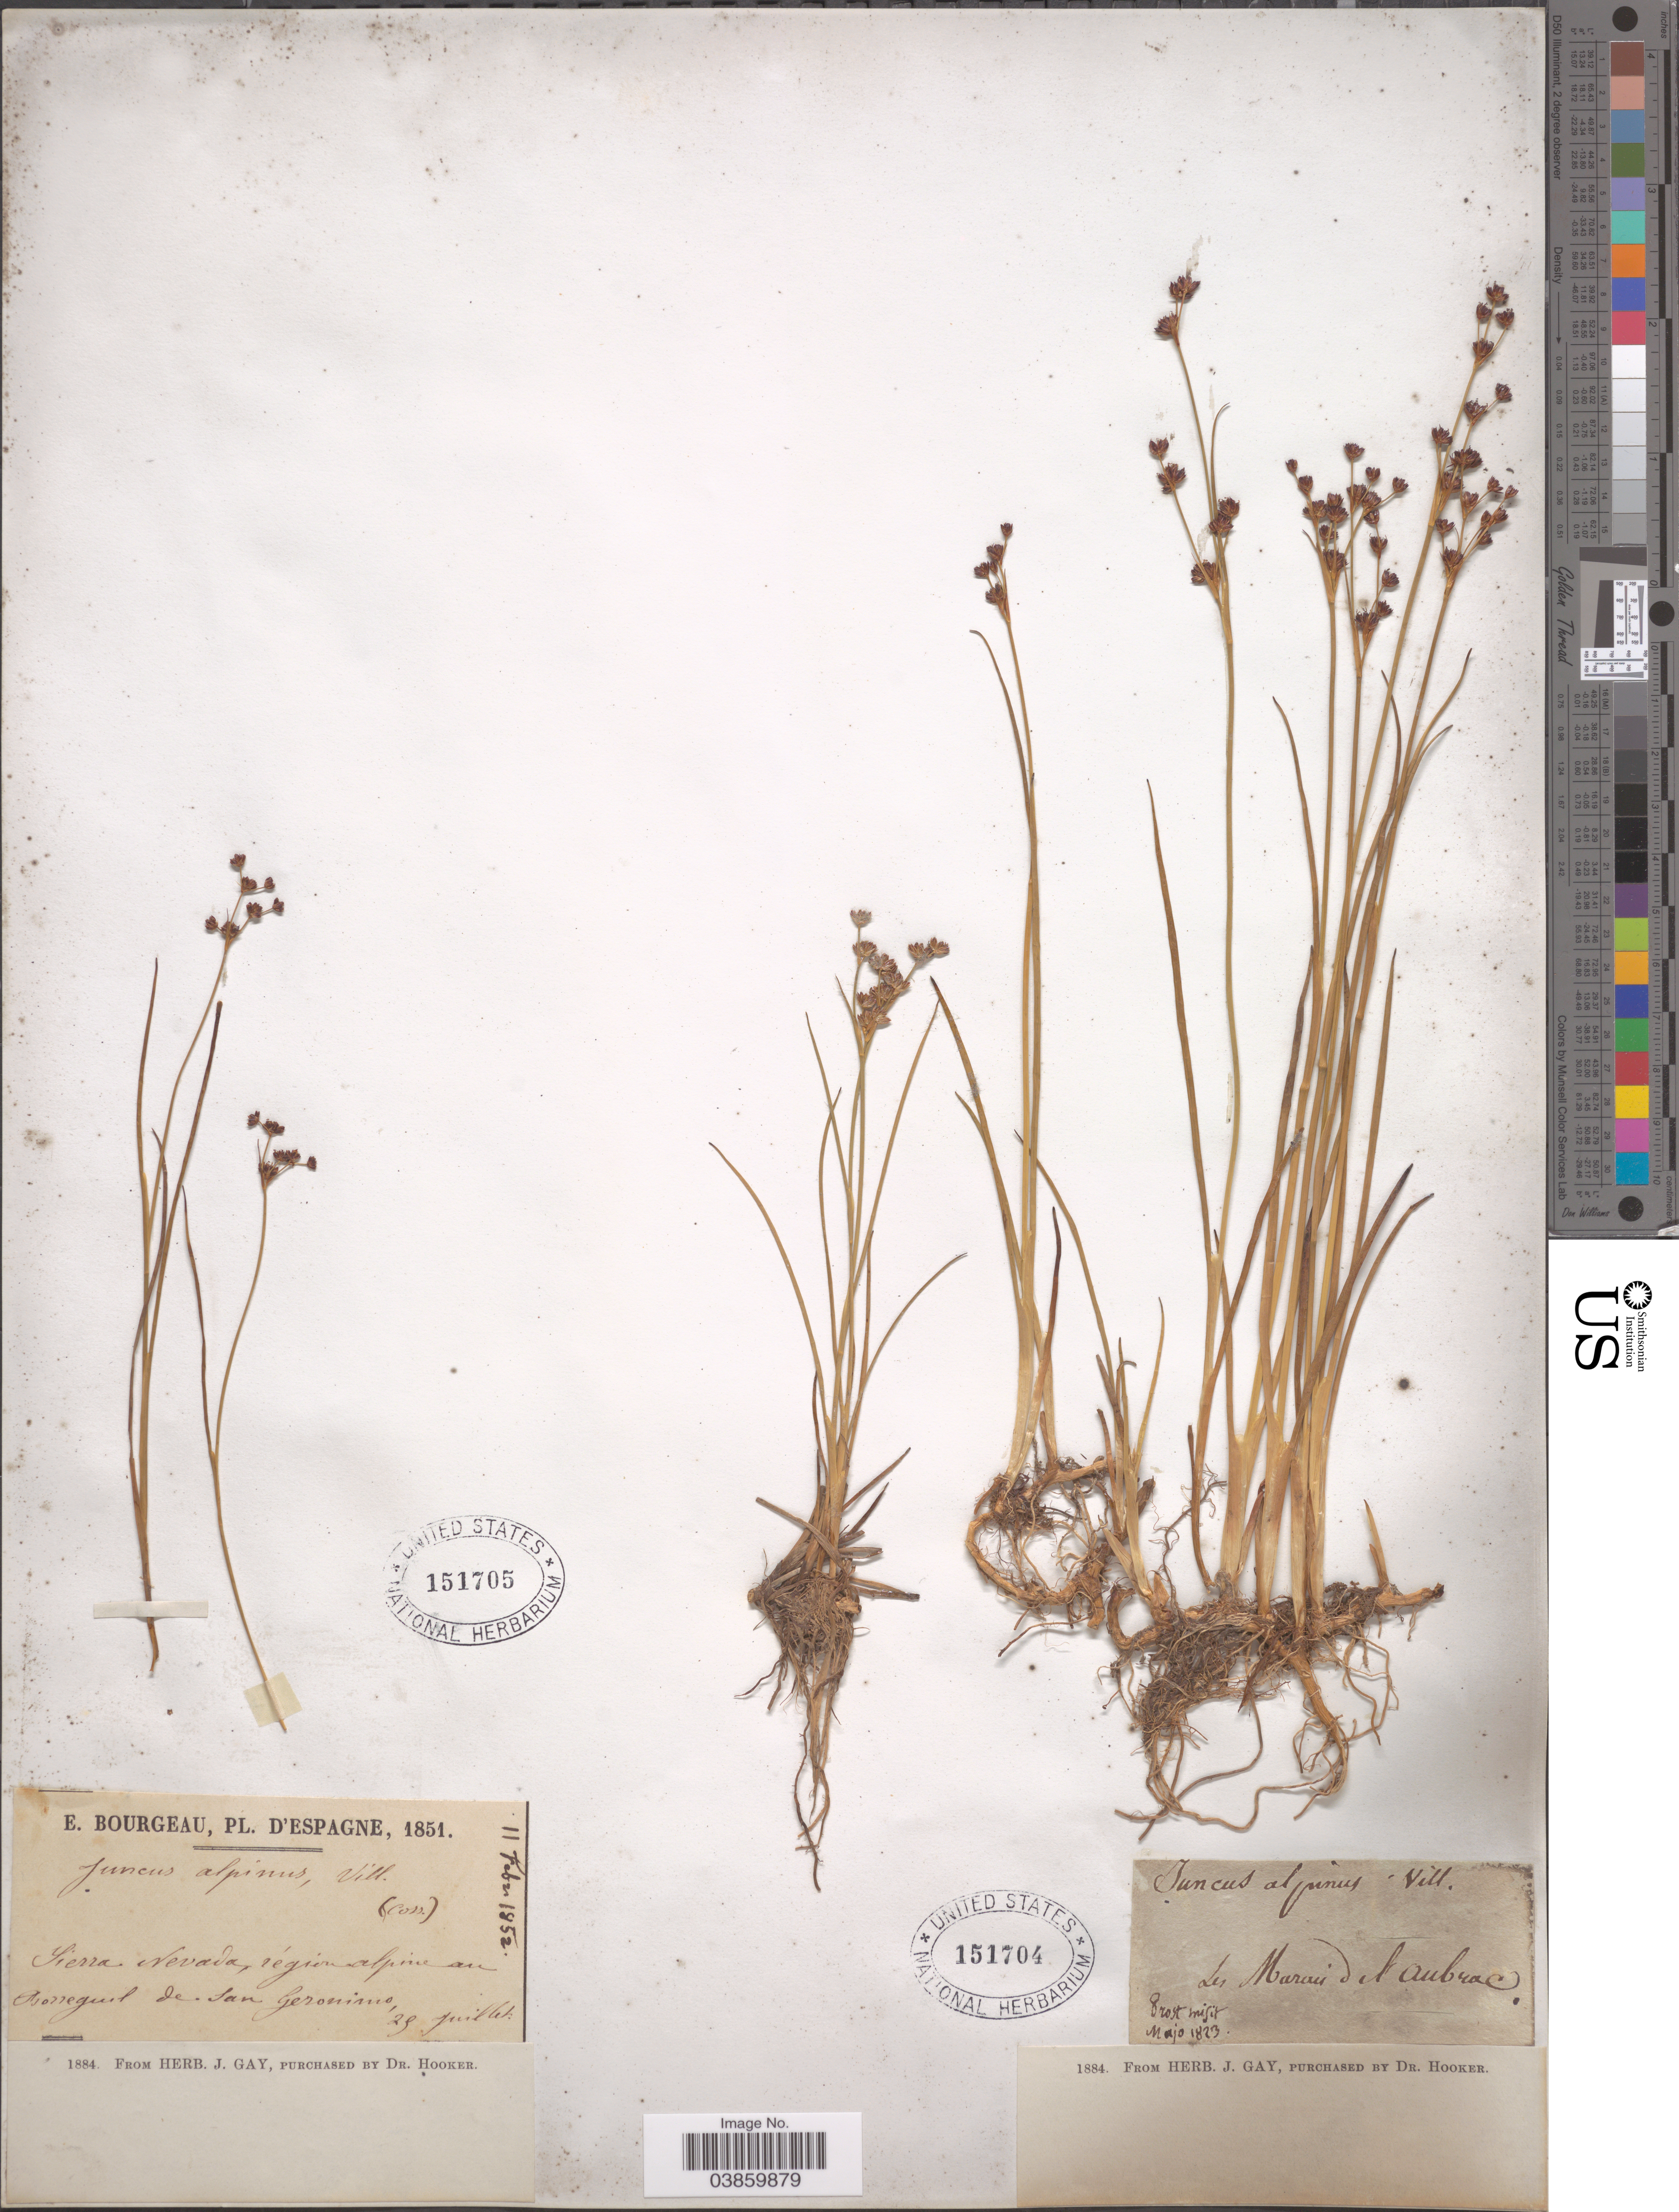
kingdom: Plantae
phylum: Tracheophyta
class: Liliopsida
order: Poales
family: Juncaceae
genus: Juncus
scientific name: Juncus alpinus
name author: Vill.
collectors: ex herb. J. Gay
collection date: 1884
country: France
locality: Les Marais del [interpreted] Aubrac.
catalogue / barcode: US 151704-2